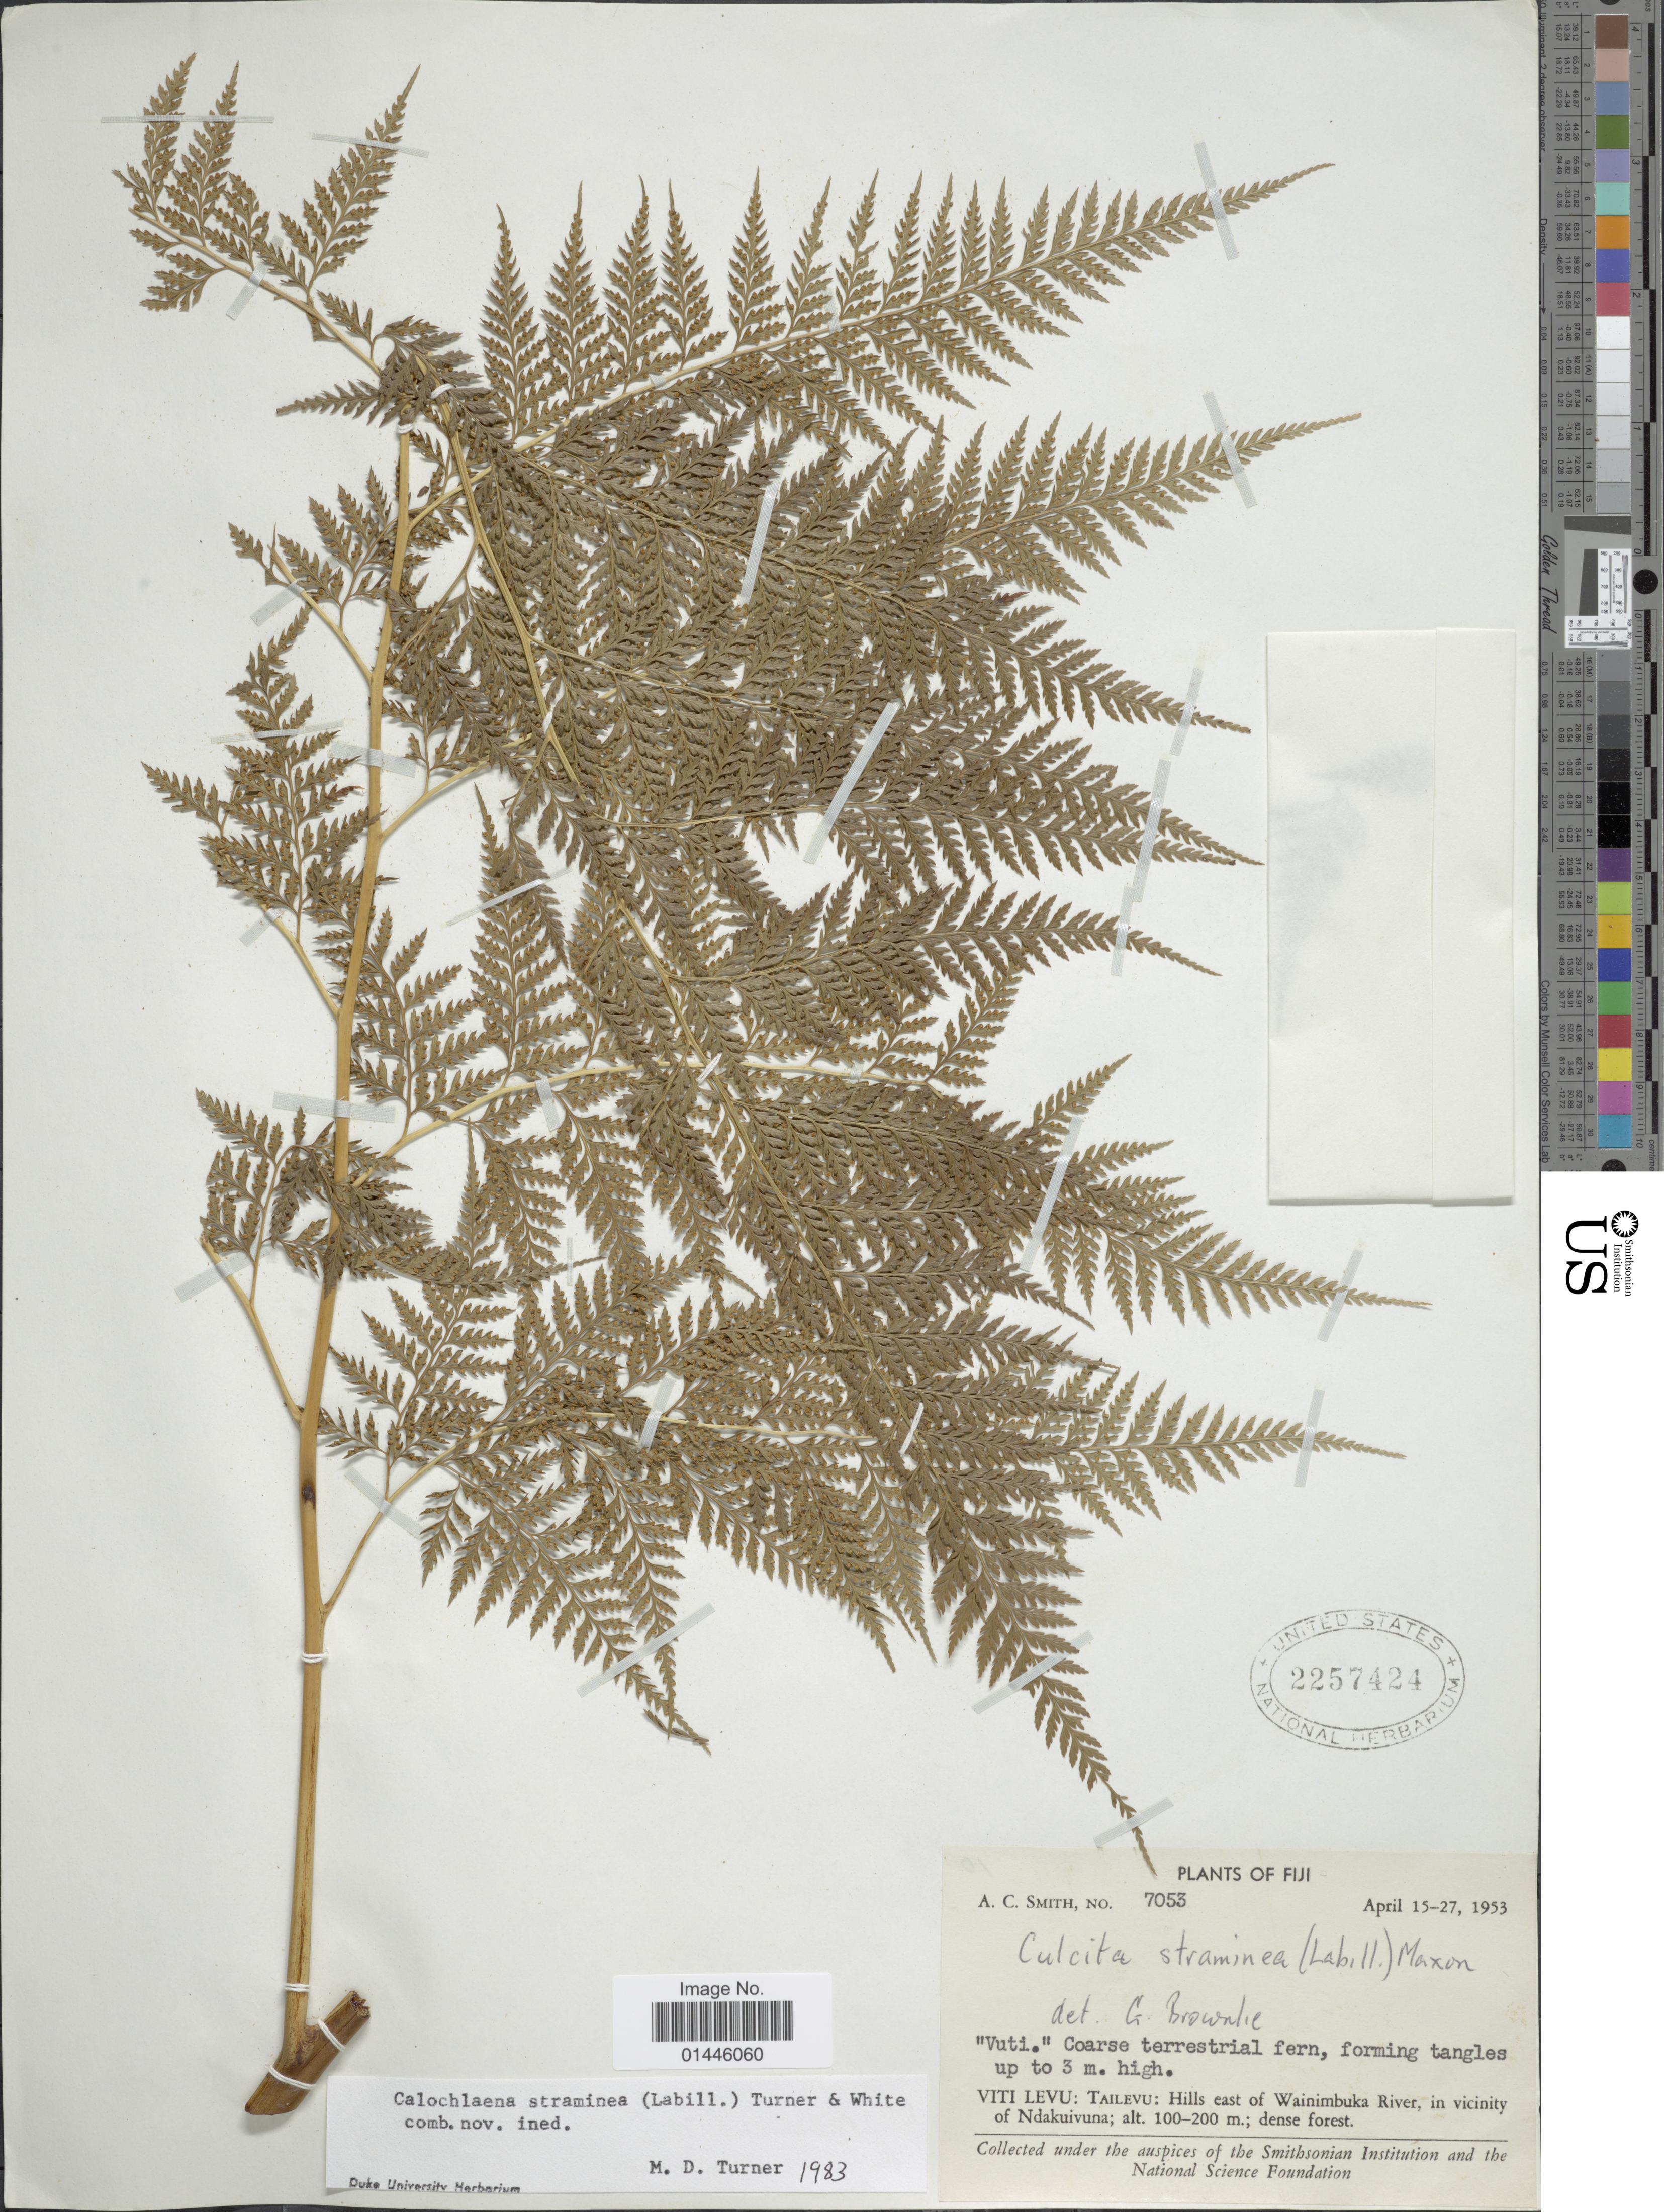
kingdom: Plantae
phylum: Tracheophyta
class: Polypodiopsida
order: Cyatheales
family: Dicksoniaceae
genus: Calochlaena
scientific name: Calochlaena straminea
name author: (Labill.) M.D. Turner & R.A. White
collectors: A. C. Smith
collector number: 7053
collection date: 1953-04-15/1953-04-27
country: Fiji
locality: Viti Levu, Tailevu: Hills east of Wainimbuka River, in vicinity of Ndakuivuna.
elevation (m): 100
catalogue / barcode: US 2257424